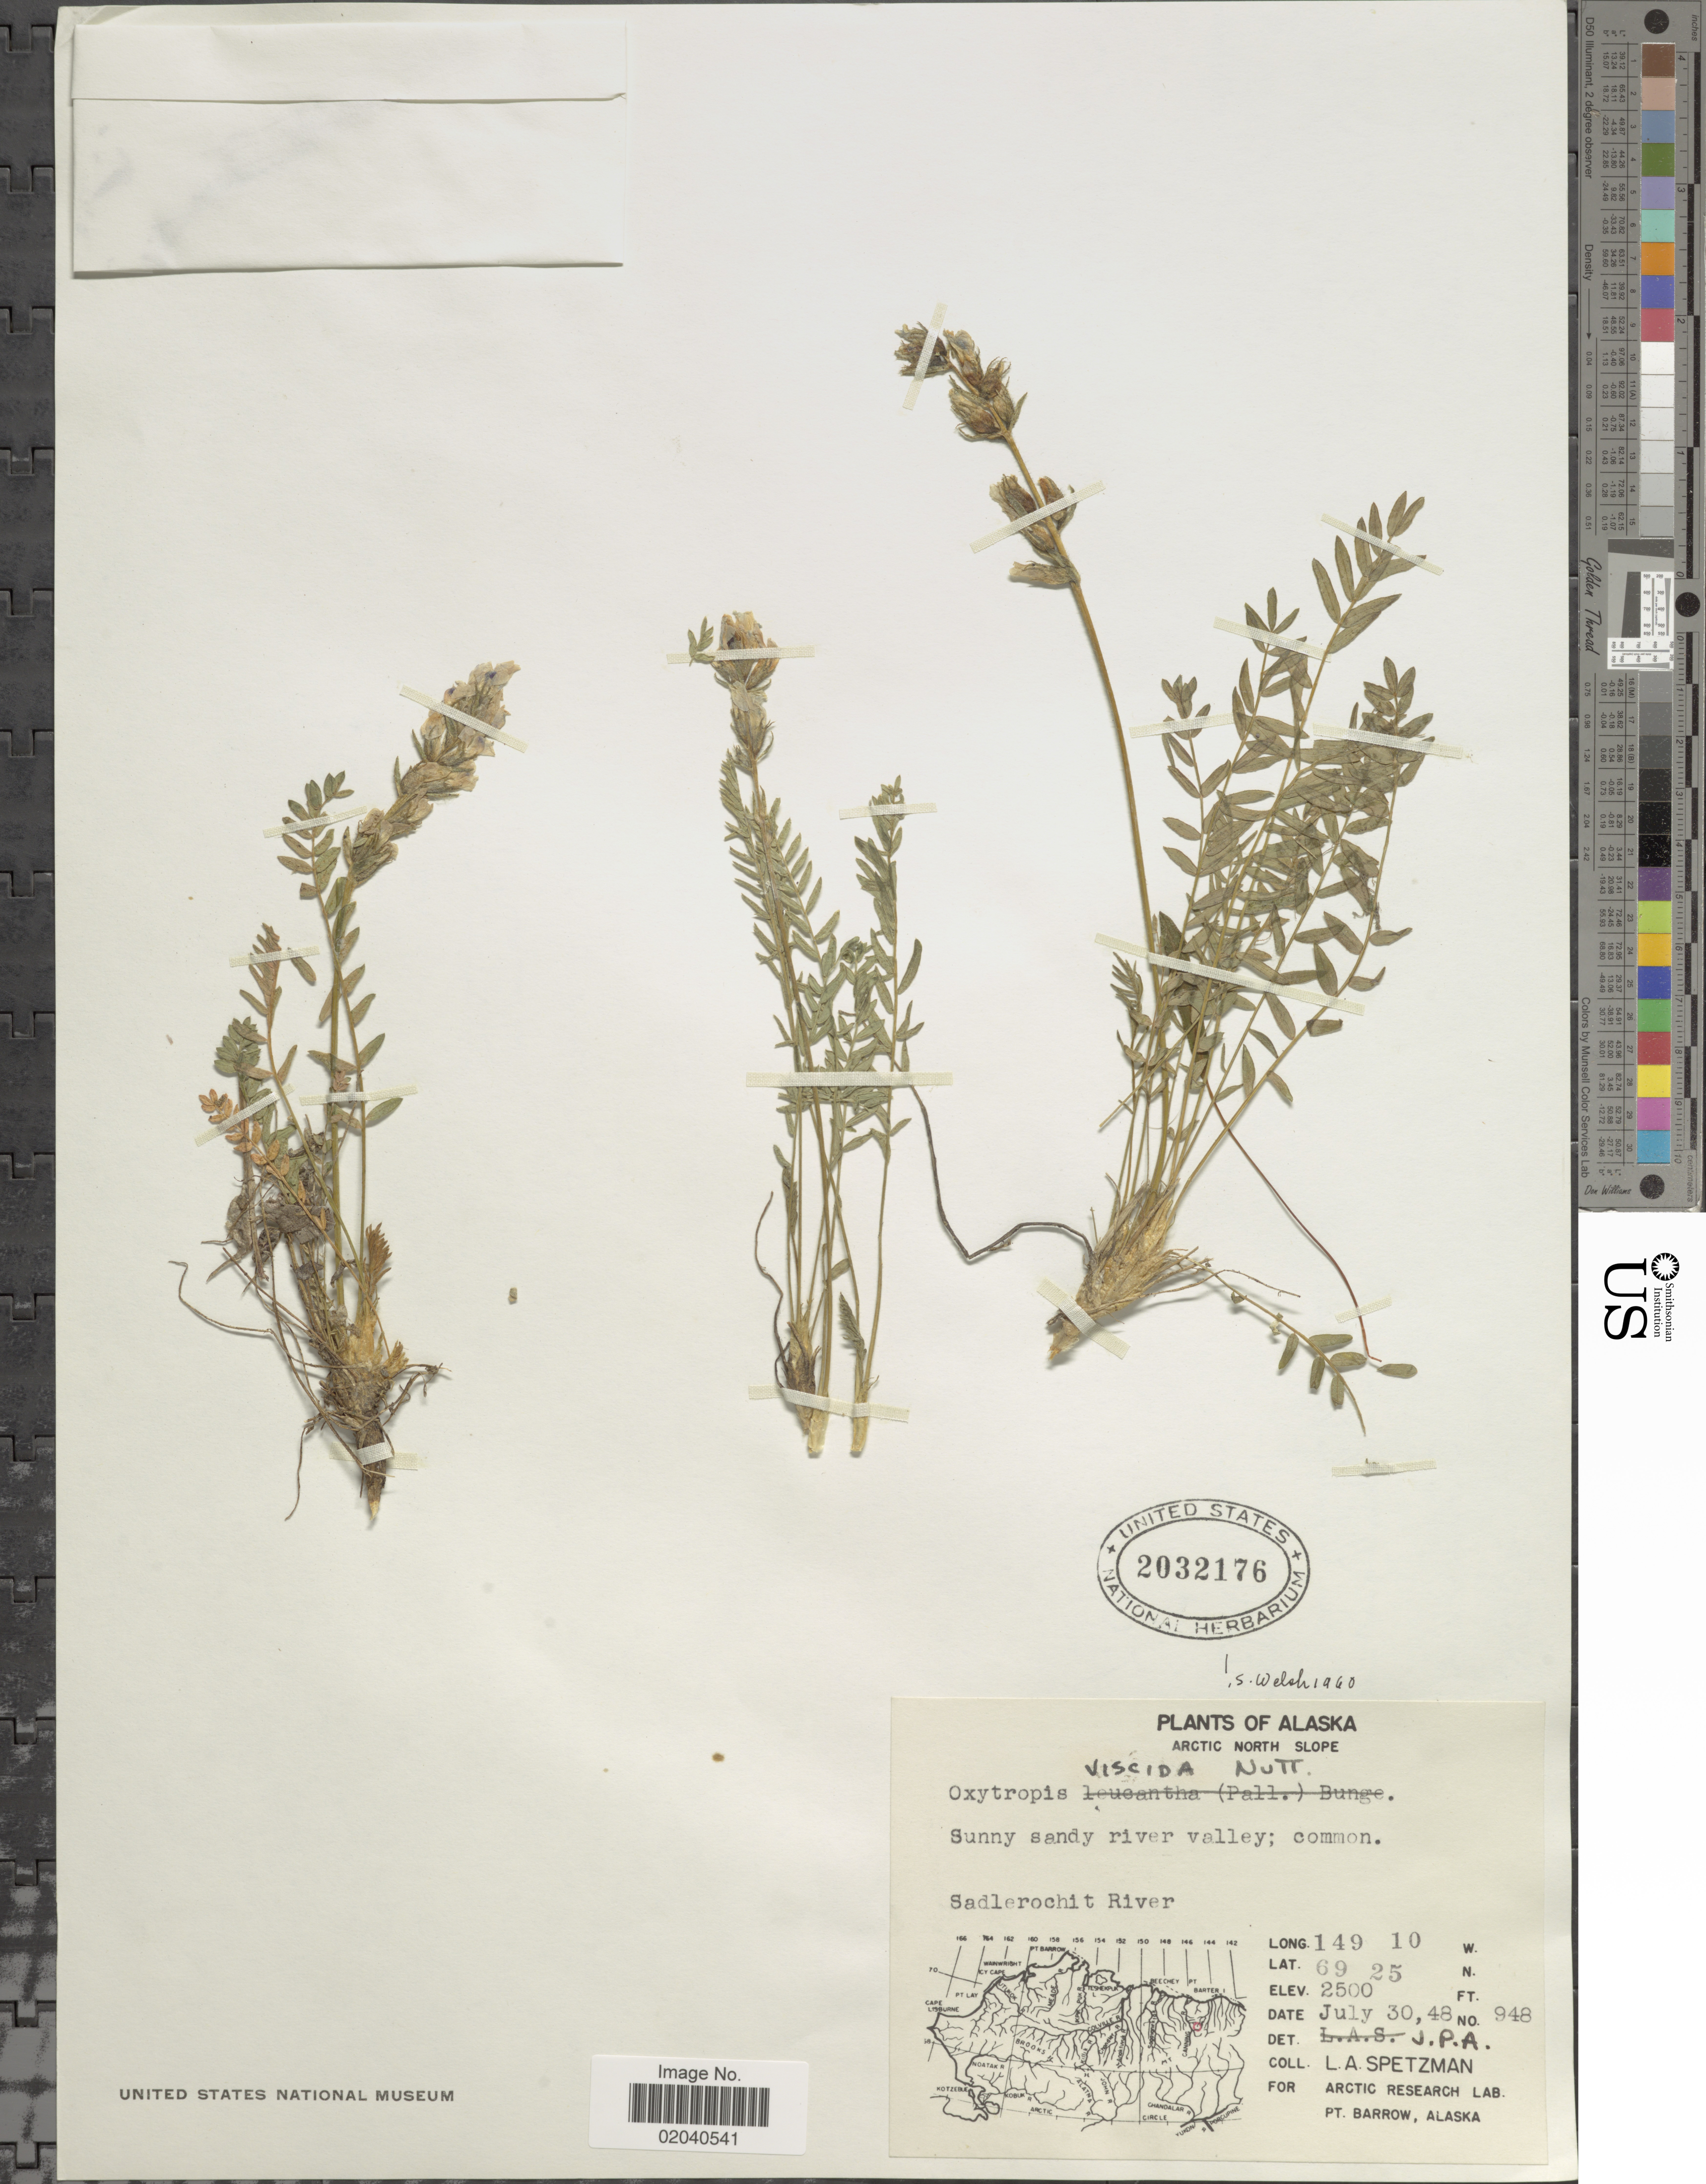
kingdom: Plantae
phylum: Tracheophyta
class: Magnoliopsida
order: Fabales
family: Fabaceae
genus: Oxytropis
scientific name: Oxytropis viscida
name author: Nutt.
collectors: L. Spetzman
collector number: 948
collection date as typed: Transcribed d/m/y: 30/7/48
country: United States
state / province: Alaska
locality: Arctic North Slope, Sadlerochit River, Pt. Barrow [unsure placement]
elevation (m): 762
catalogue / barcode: US 2032176